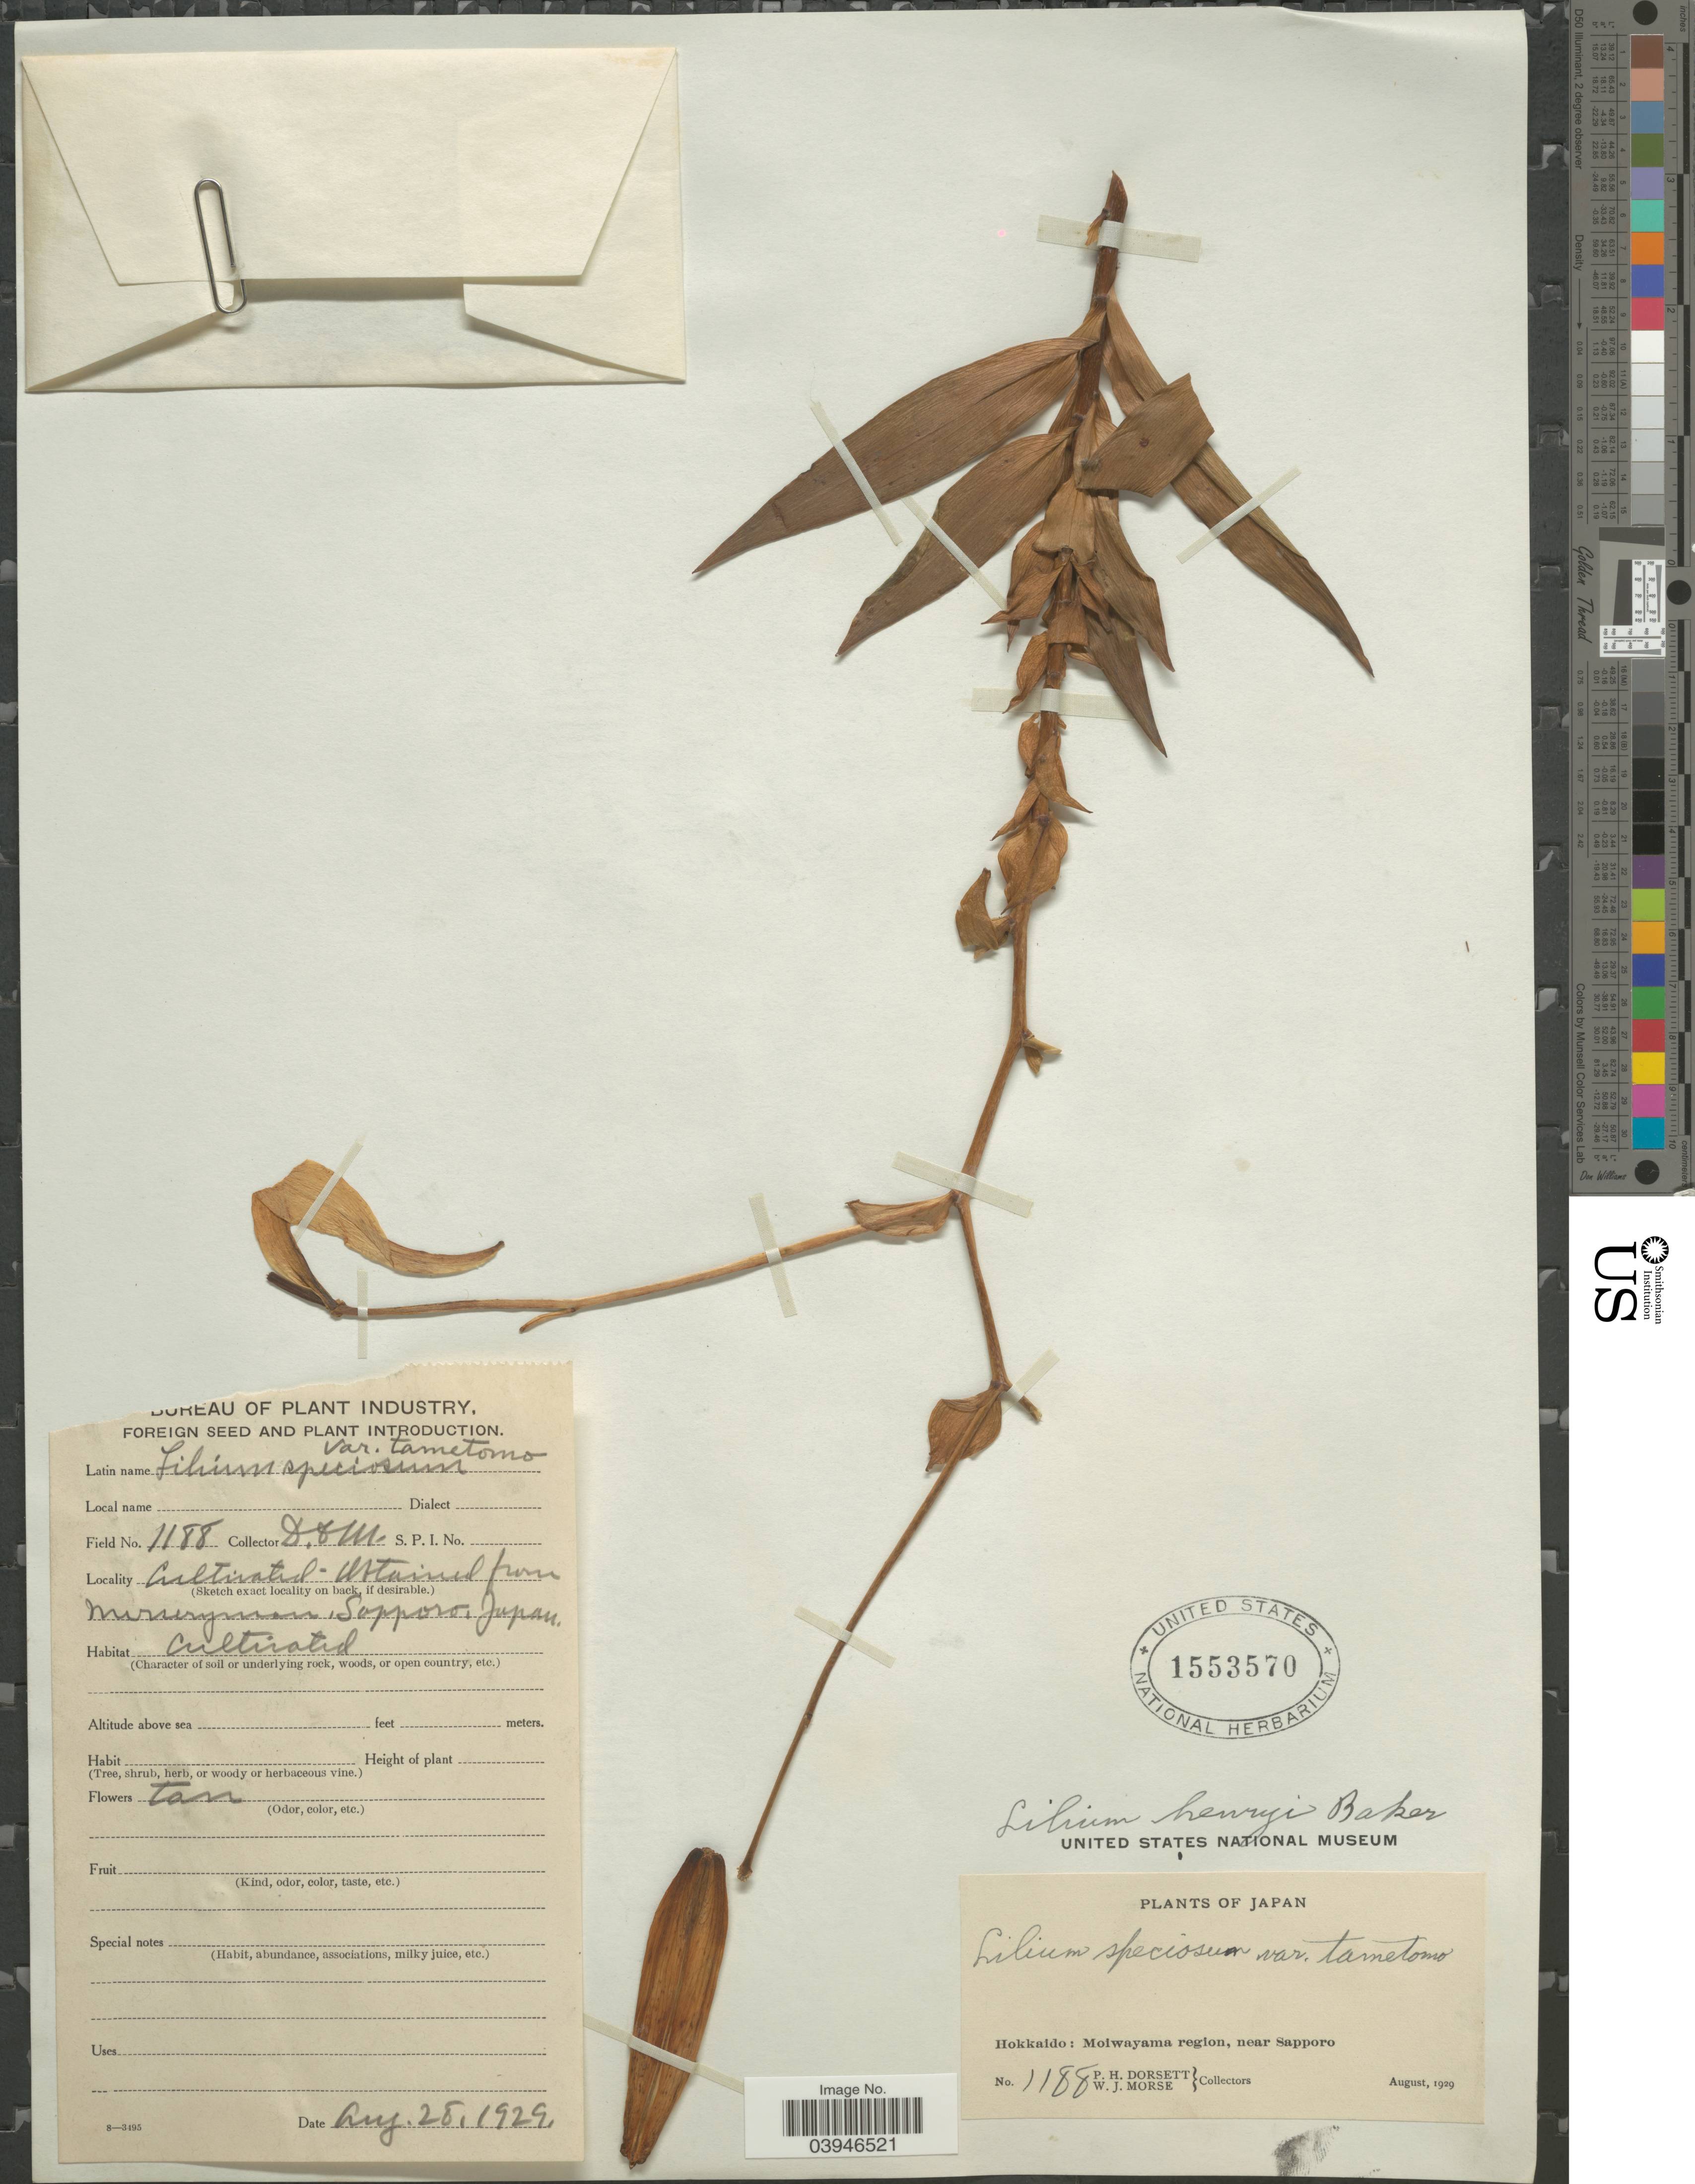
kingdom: Plantae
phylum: Tracheophyta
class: Liliopsida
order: Liliales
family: Liliaceae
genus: Lilium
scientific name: Lilium henryi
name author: Baker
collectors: P. H. Dorsett & W. J. Morse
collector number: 1188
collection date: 1929-08-28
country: Japan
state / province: Hokkaidō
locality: Moiwayama region, near Sapporo.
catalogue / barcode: US 1553570